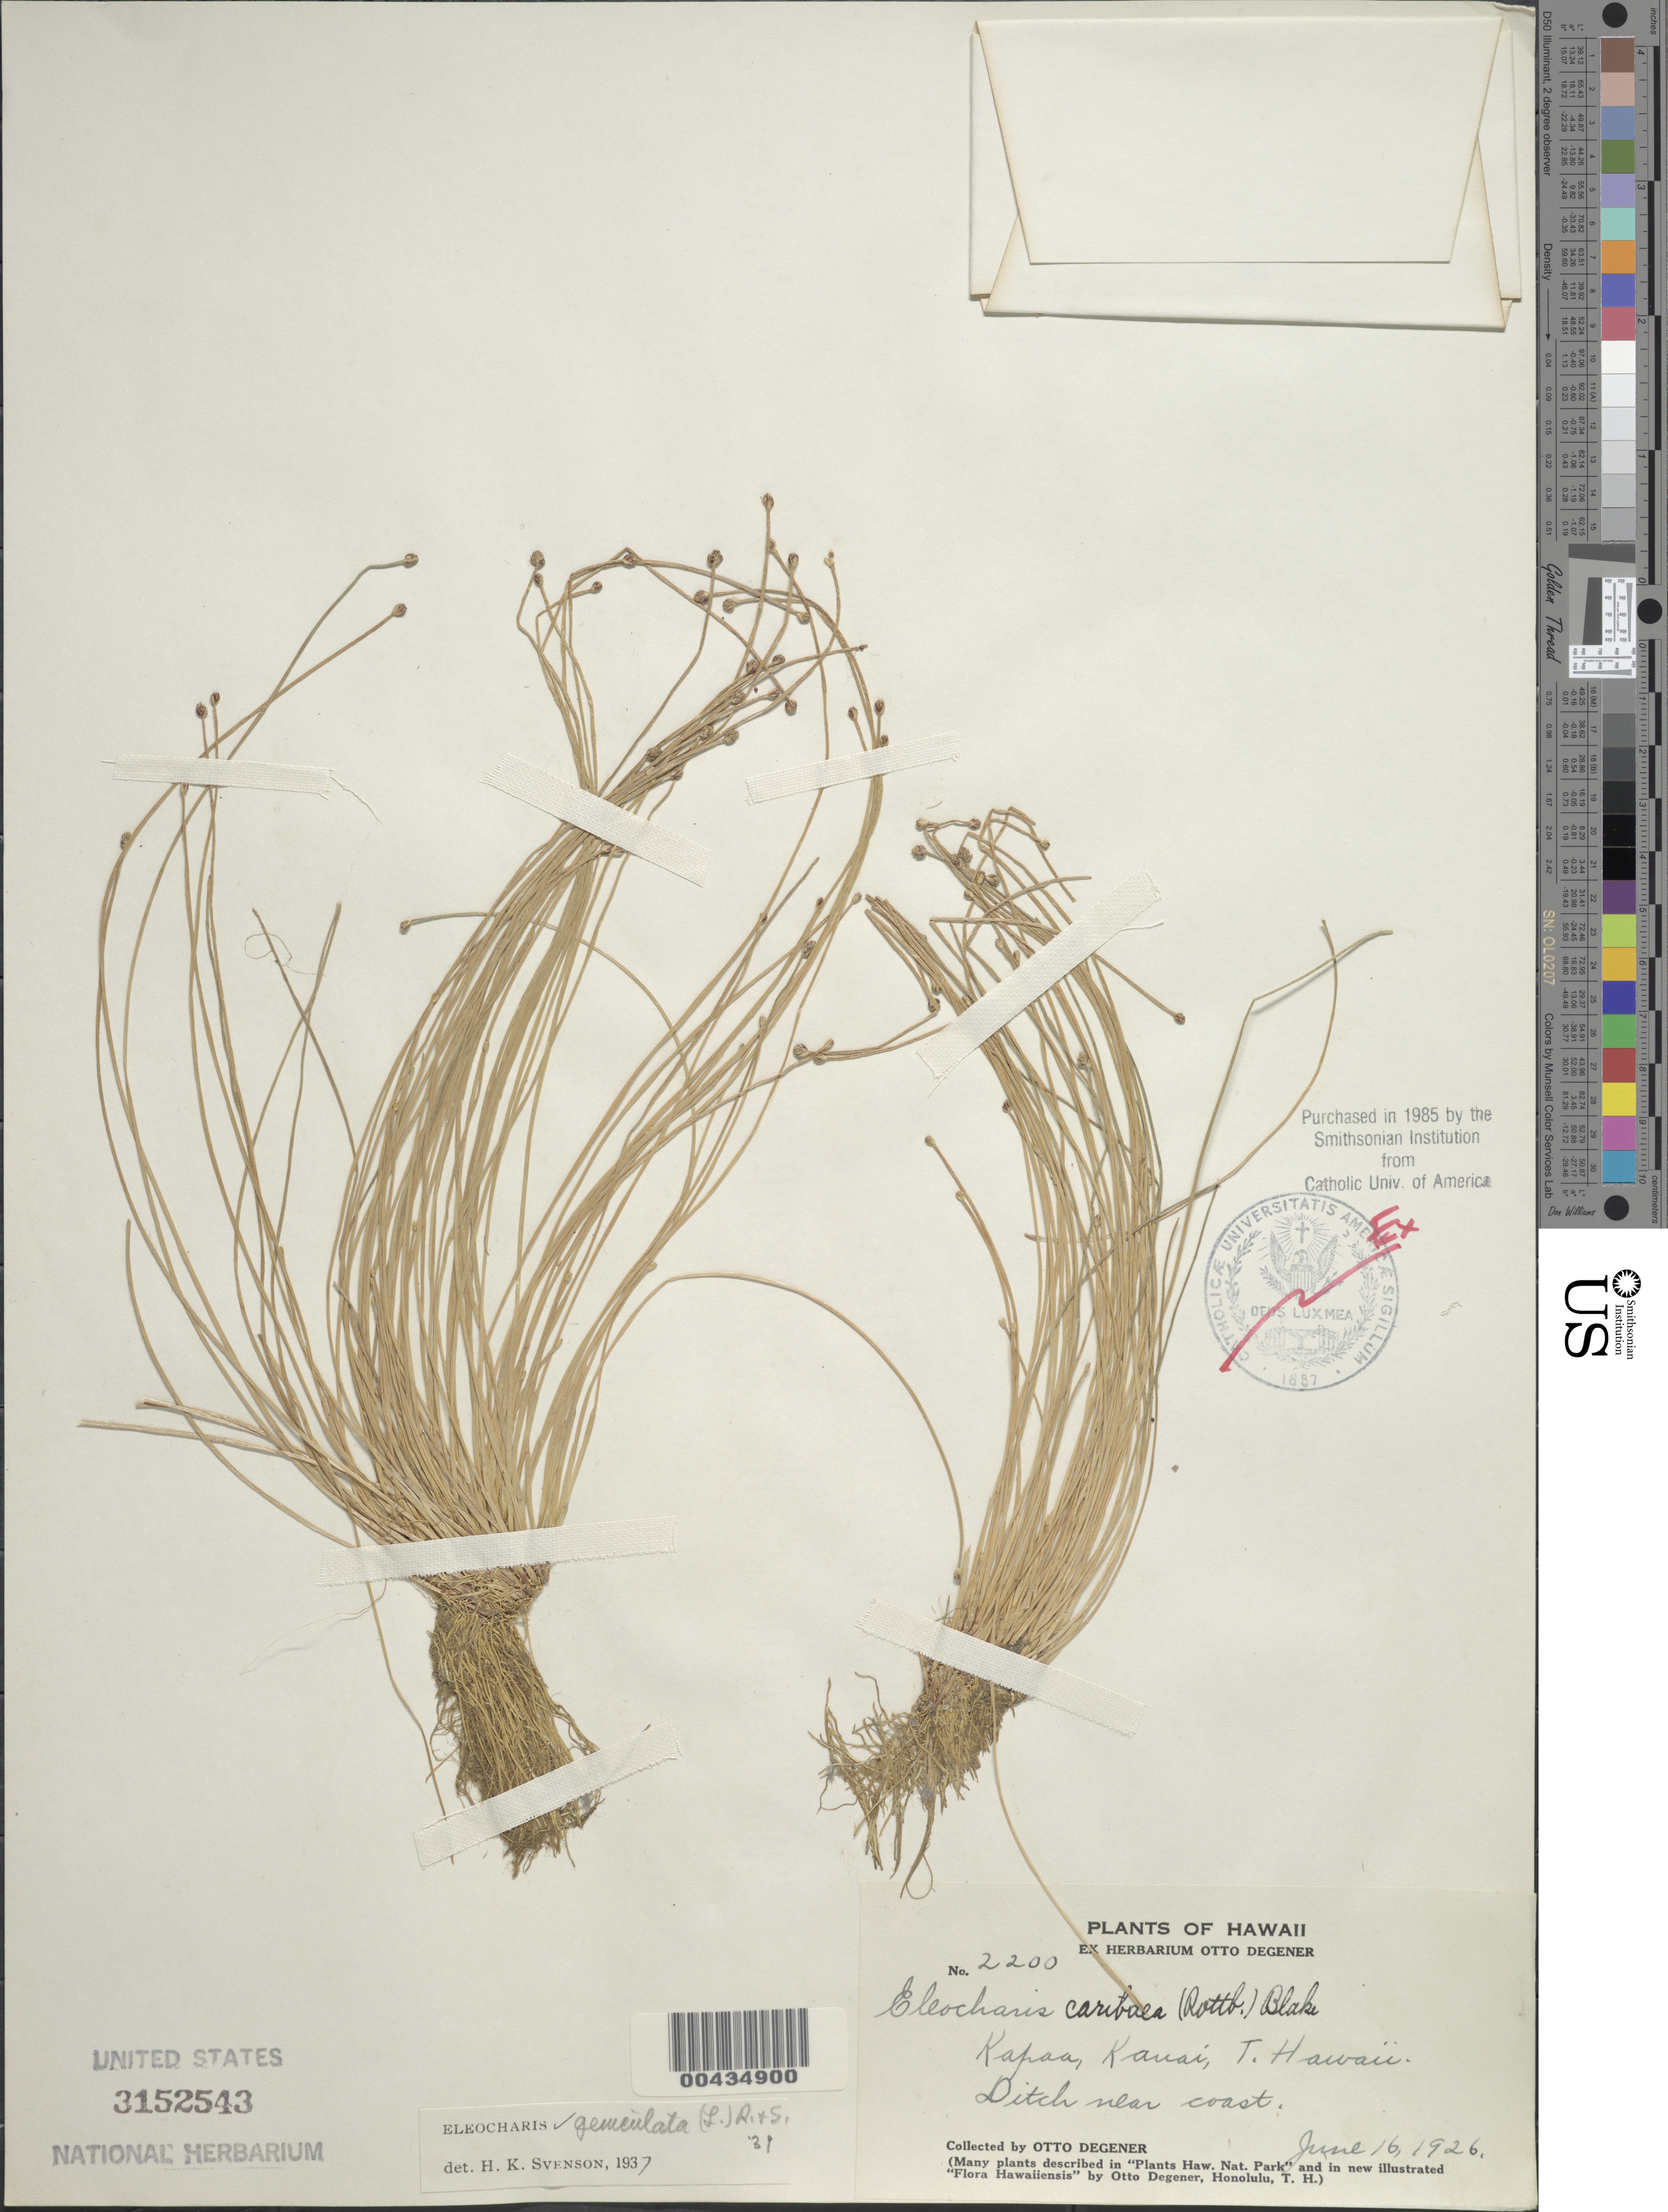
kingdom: Plantae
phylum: Tracheophyta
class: Liliopsida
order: Poales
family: Cyperaceae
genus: Eleocharis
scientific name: Eleocharis geniculata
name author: (L.) Roem. & Schult.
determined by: Svenson, Henry K.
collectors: O. Degener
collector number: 2200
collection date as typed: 16 Jun 1926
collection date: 1926-06-16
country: United States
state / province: Hawaii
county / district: Kauai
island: Kaua'i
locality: Kapaa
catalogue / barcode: US 3152543